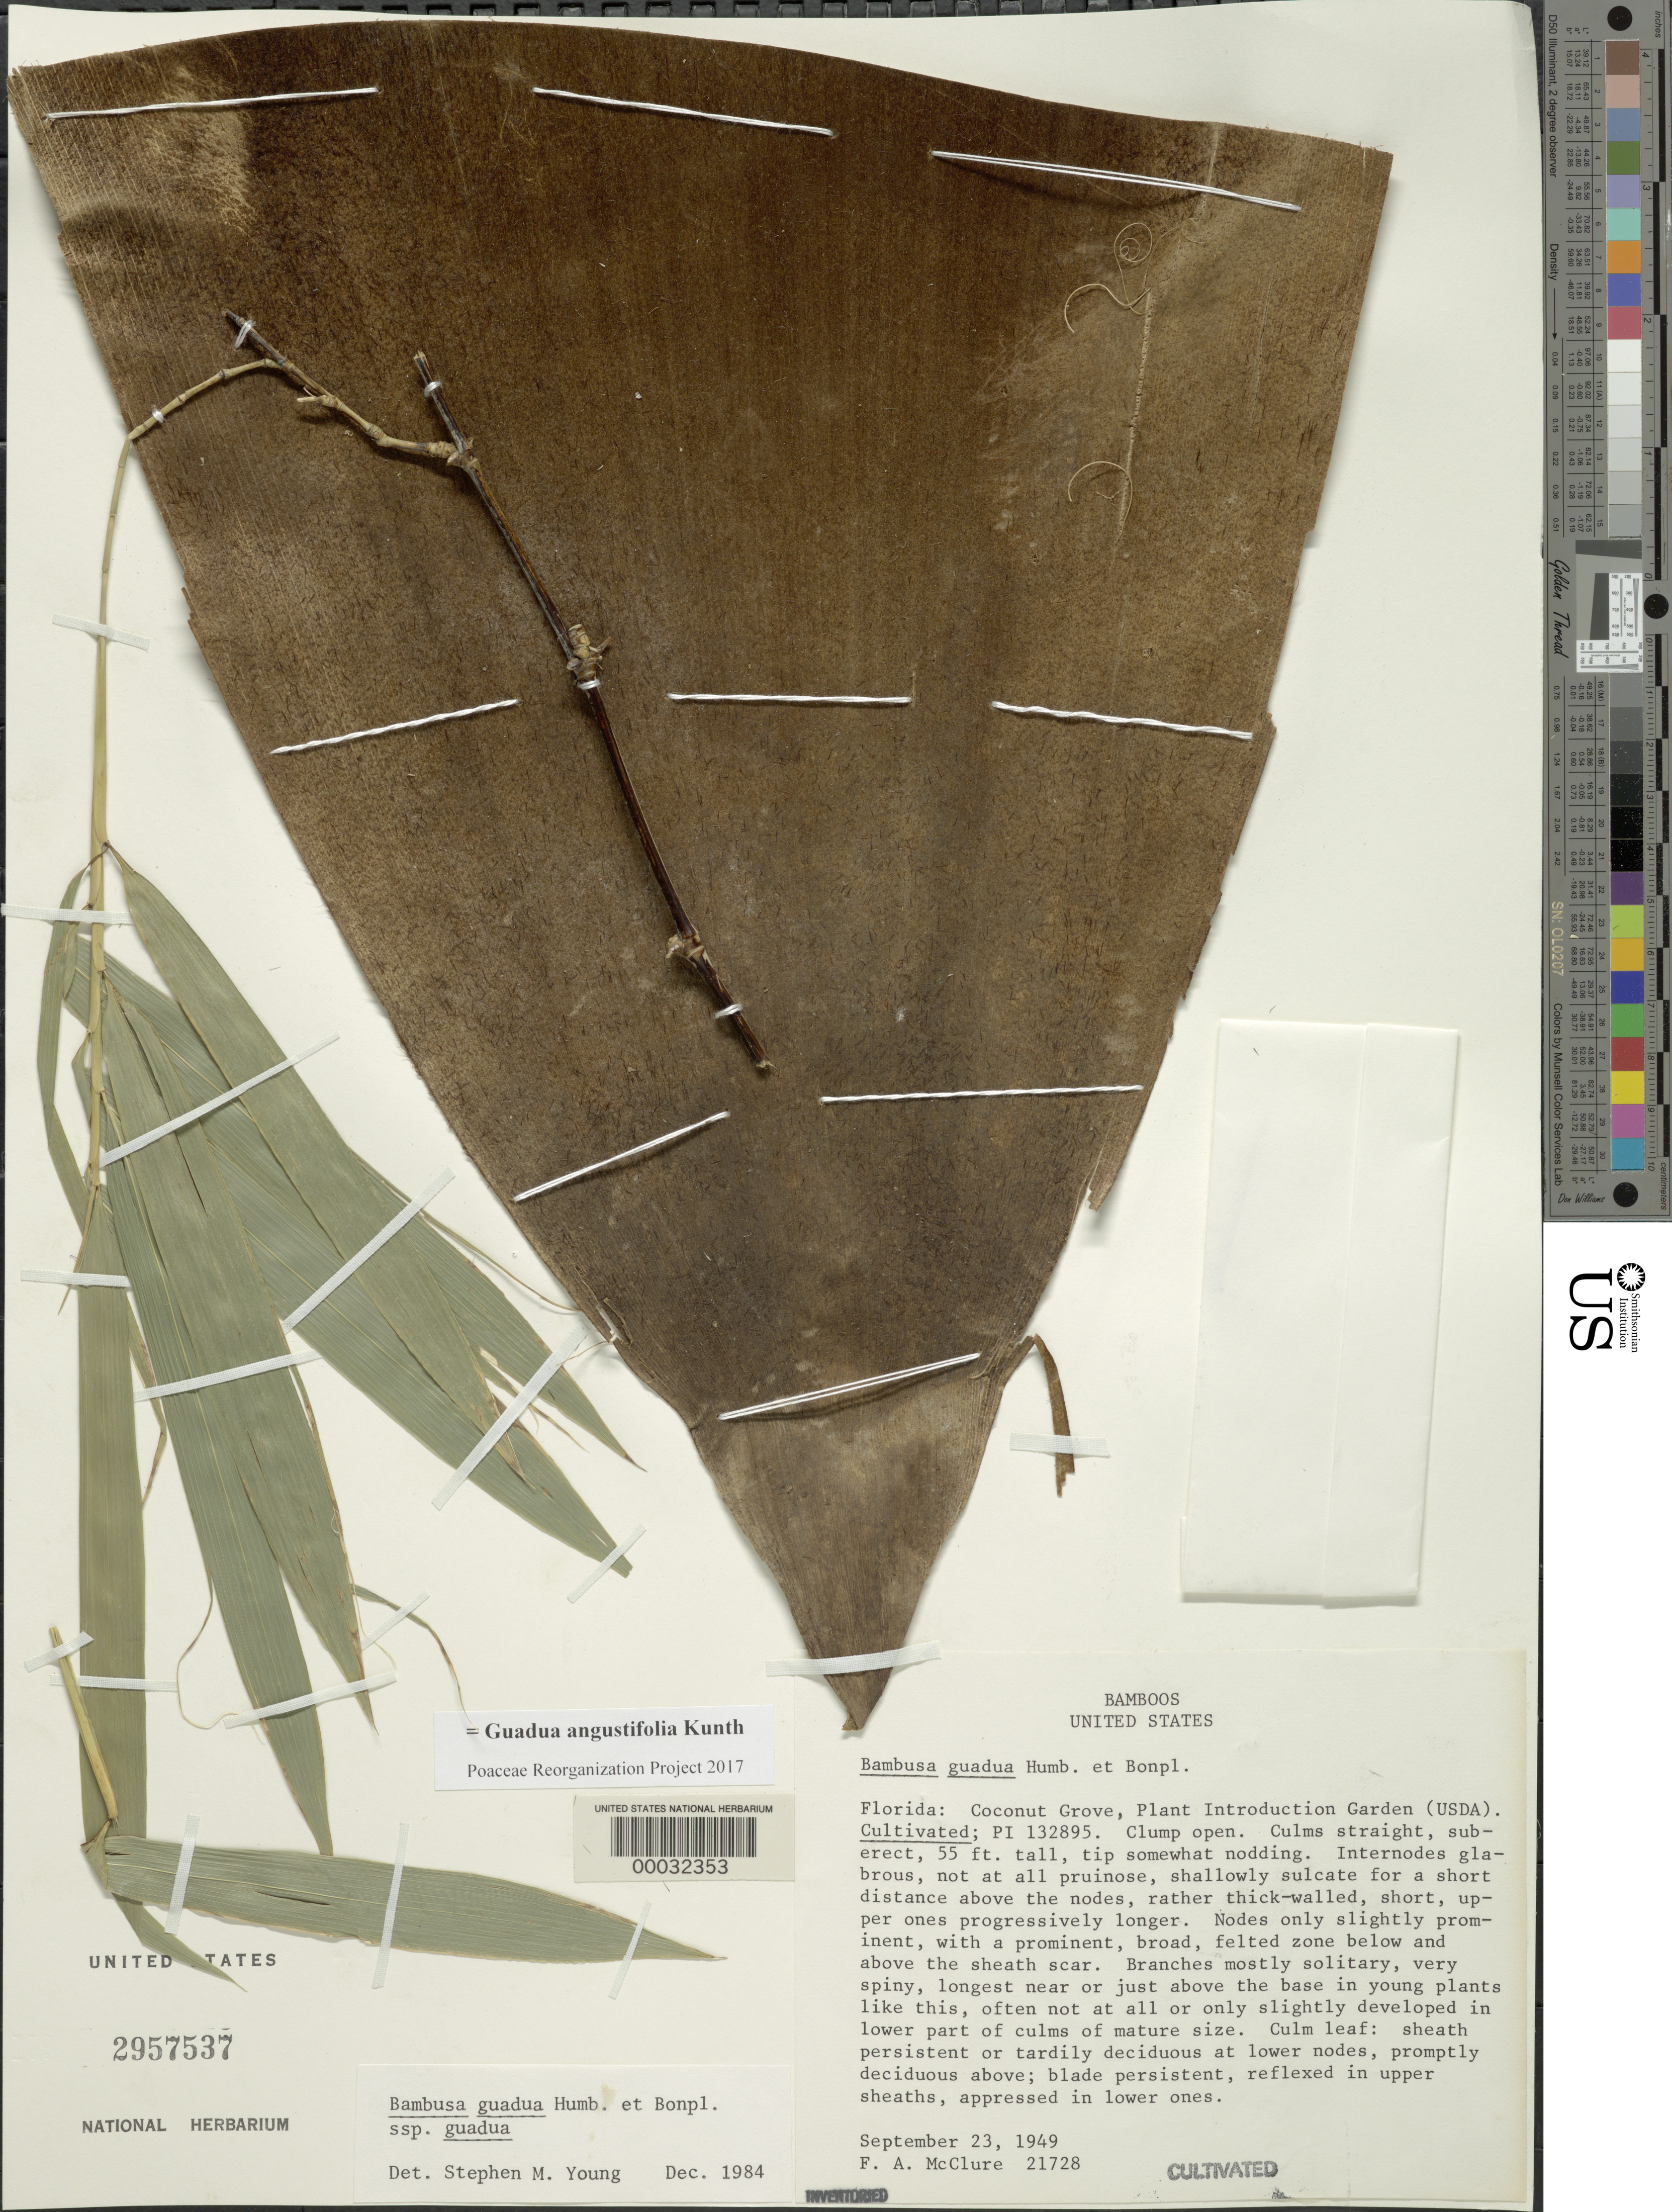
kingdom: Plantae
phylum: Tracheophyta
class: Liliopsida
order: Poales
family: Poaceae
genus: Guadua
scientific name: Guadua angustifolia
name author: Kunth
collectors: F. A. McClure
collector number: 21728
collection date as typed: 23 Sep 1949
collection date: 1949-09-23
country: United States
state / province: Florida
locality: Coconut Grove (USDA), Introduction Garden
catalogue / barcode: US 2957537